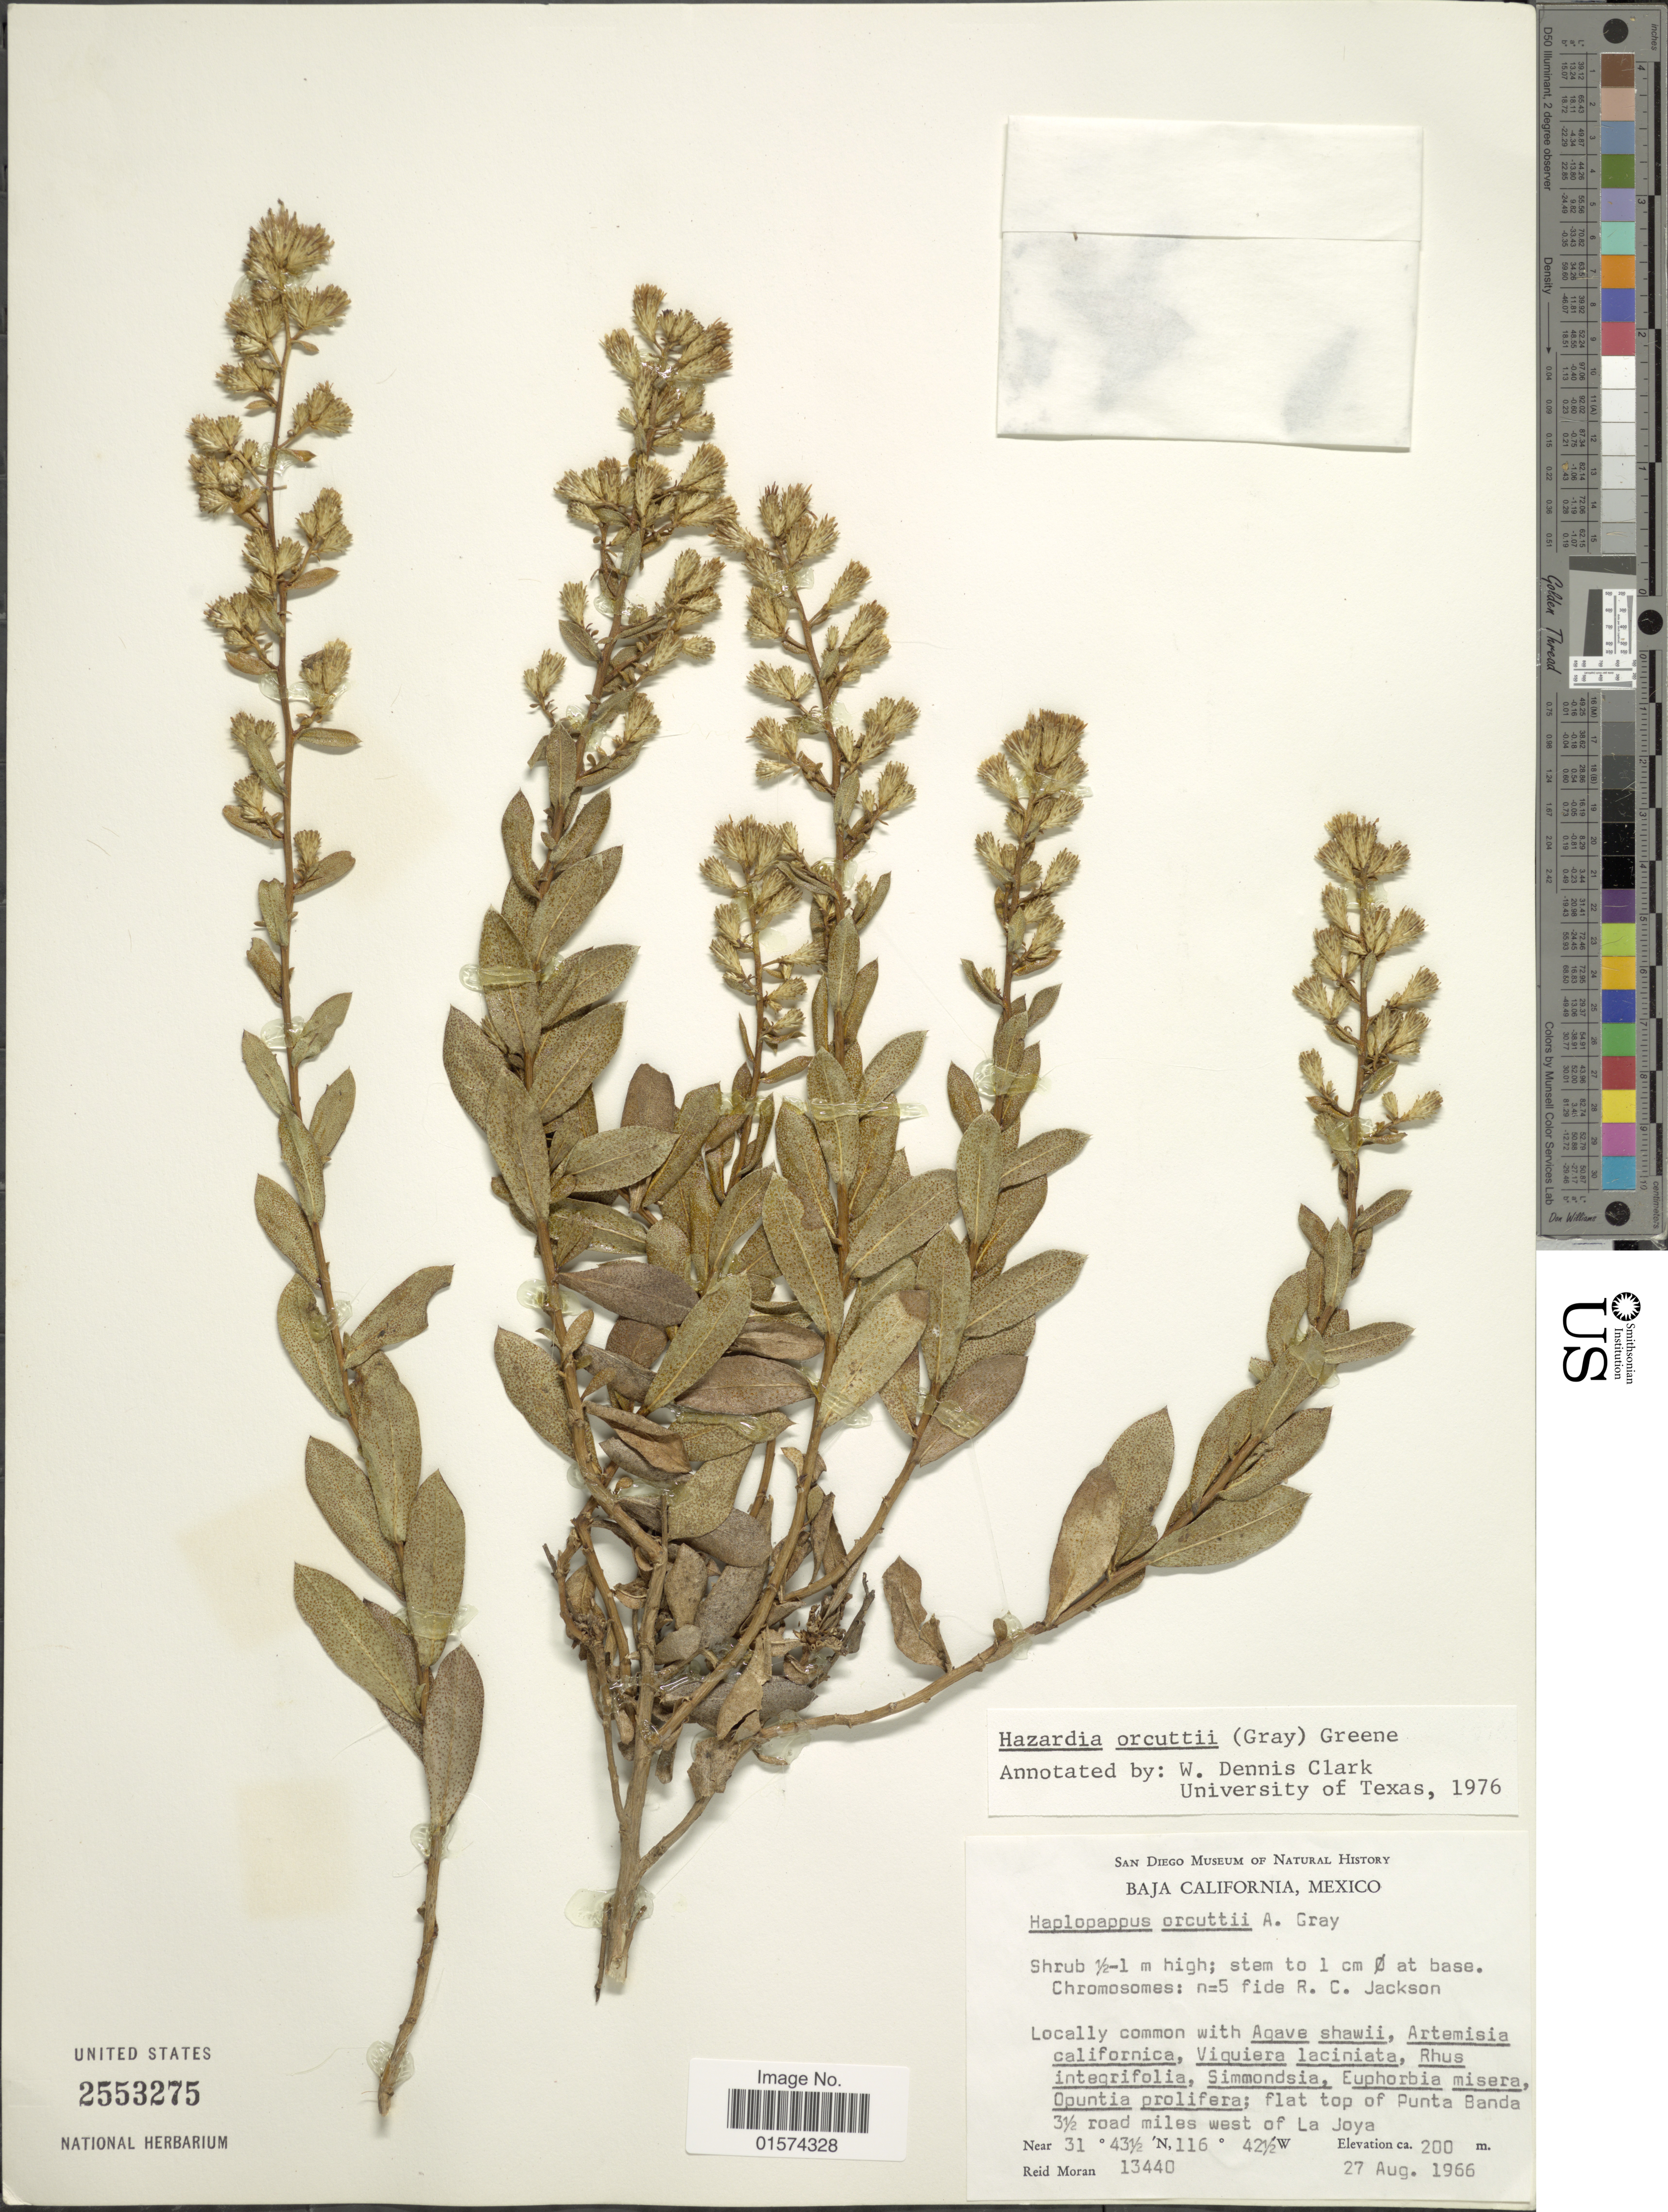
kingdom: Plantae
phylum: Tracheophyta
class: Magnoliopsida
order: Asterales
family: Asteraceae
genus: Hazardia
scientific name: Hazardia orcuttii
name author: (A. Gray) Greene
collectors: R. V. Moran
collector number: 13440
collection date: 1966-08-27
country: Mexico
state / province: Baja California Sur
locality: Flat top of Punta Banda 3½ road miles west of La Joya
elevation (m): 200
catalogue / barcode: US 2553275